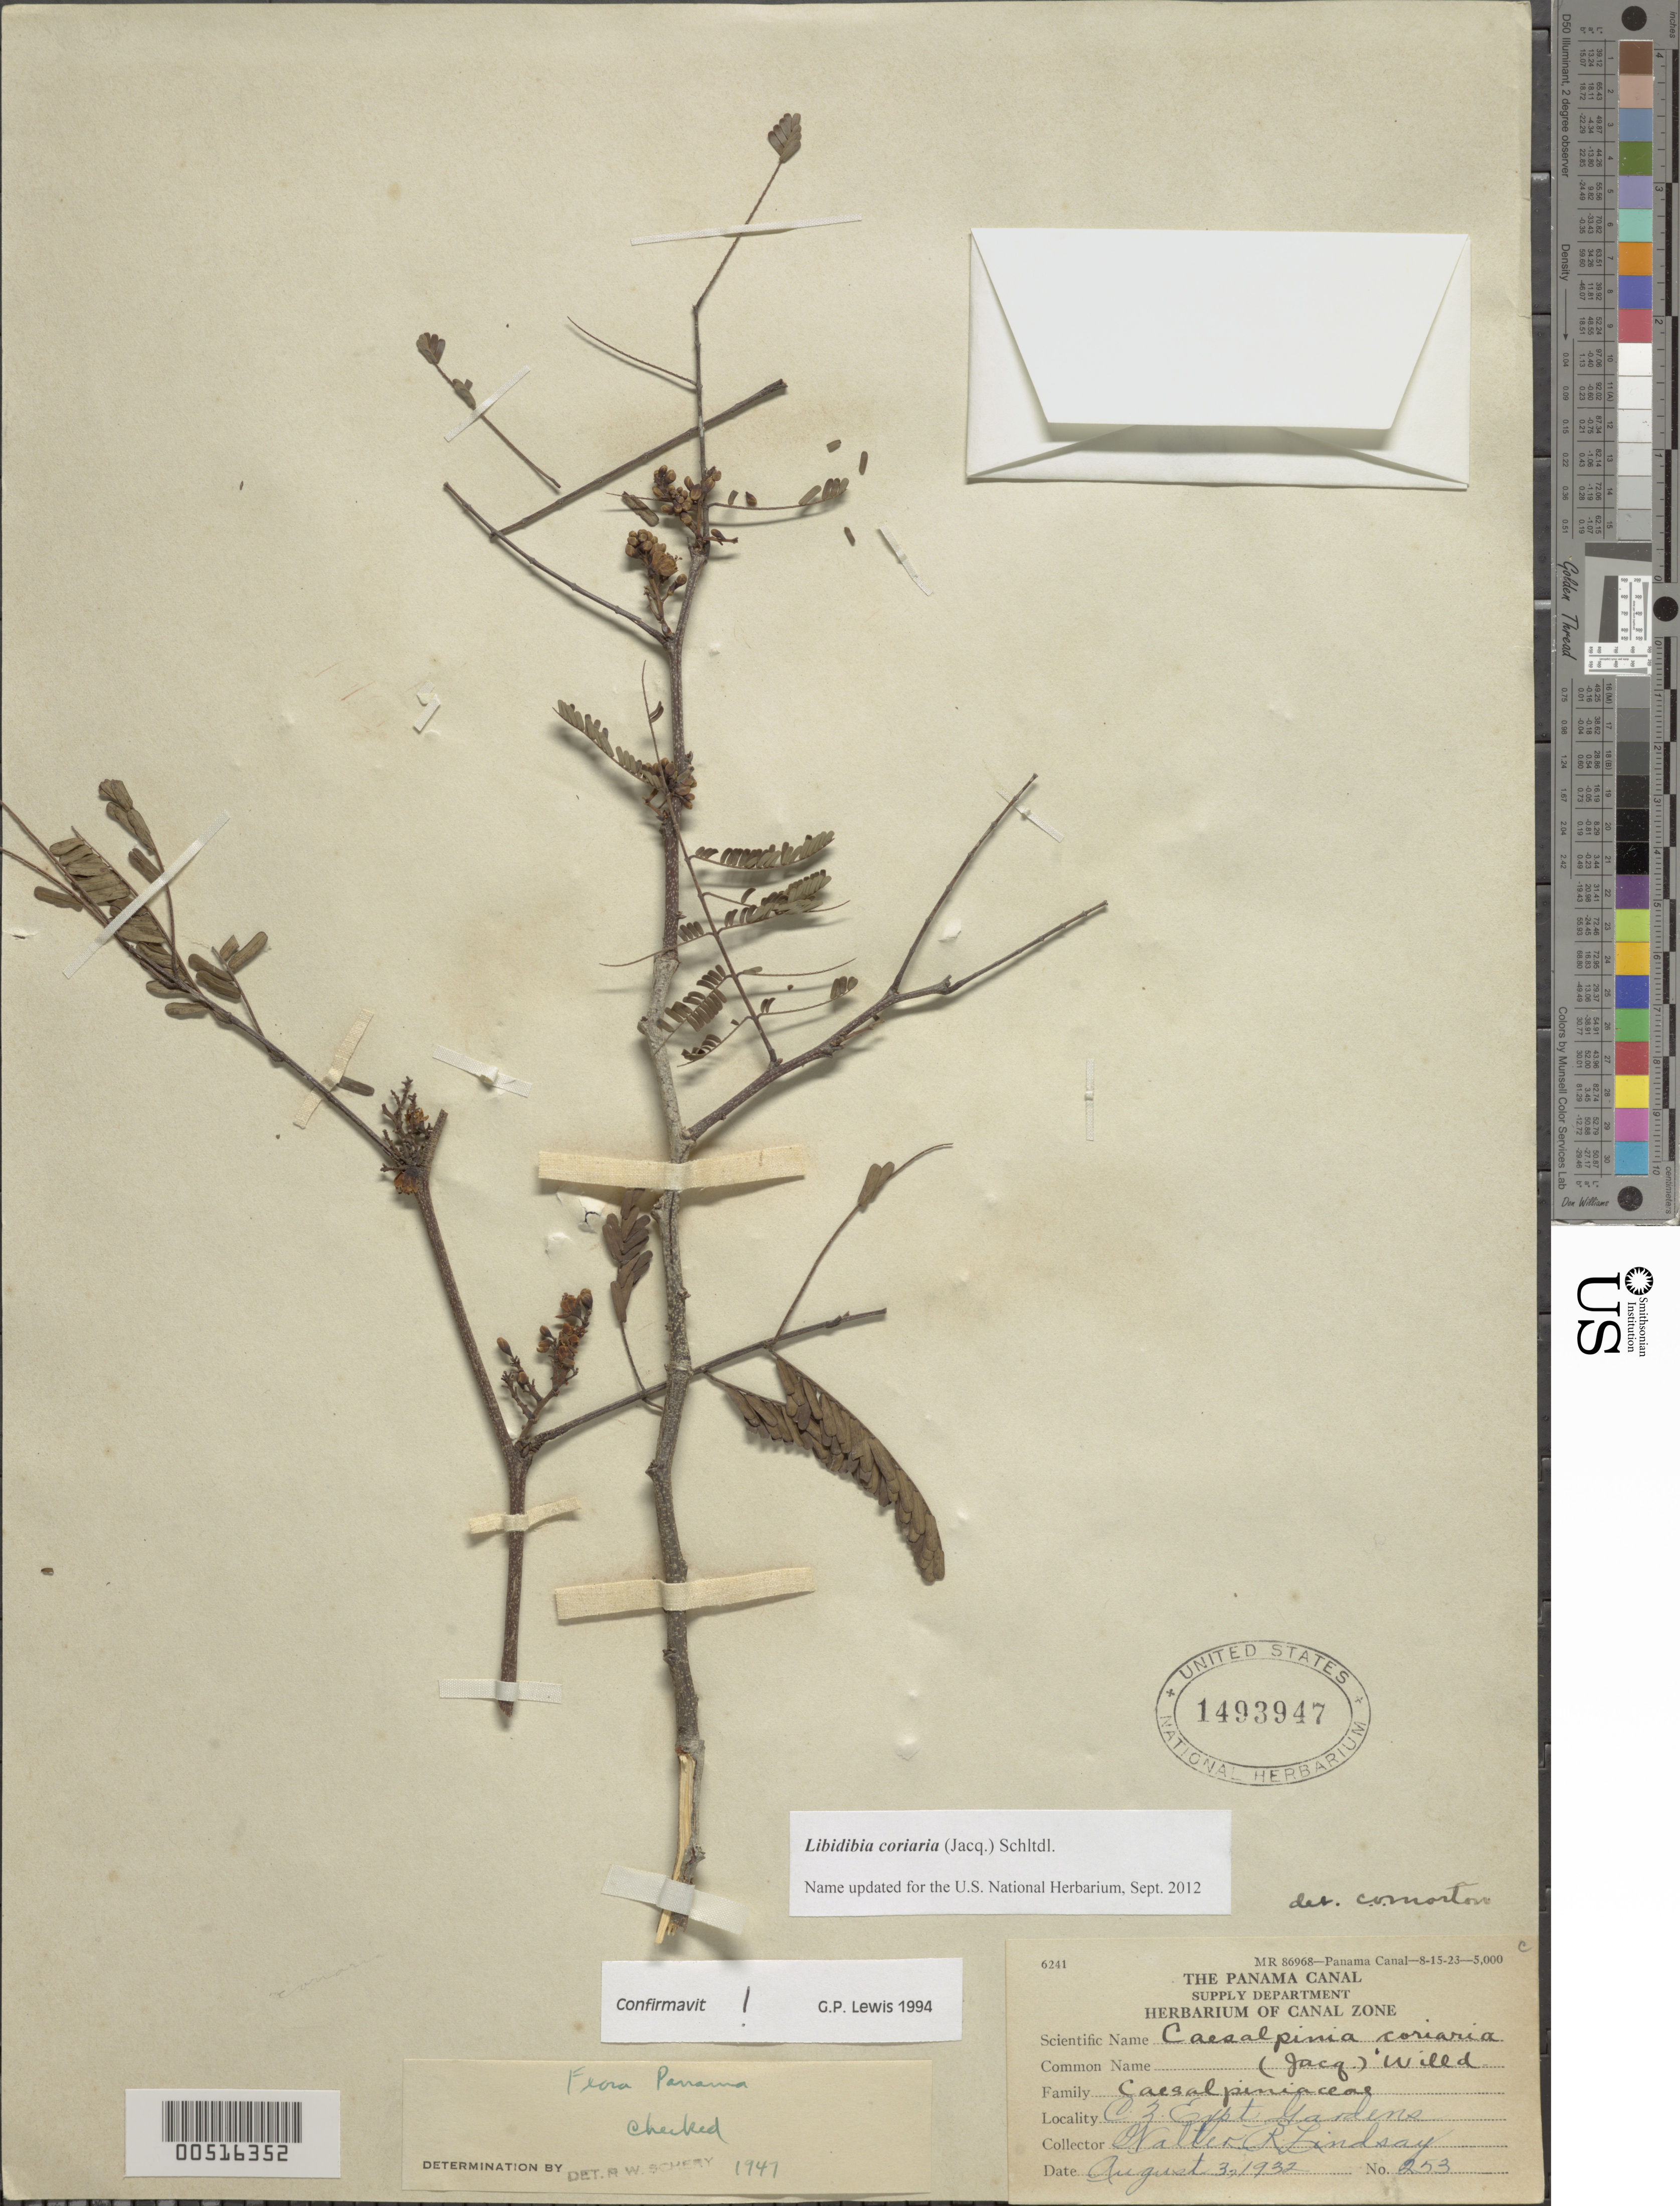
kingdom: Plantae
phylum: Tracheophyta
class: Magnoliopsida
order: Fabales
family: Fabaceae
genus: Libidibia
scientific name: Libidibia coriaria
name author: (Jacq.) Schltdl.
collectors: W. Lindsay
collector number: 253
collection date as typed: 03 Aug 1932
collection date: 1932-08-03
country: Panama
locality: Canal ZoneExperimentalal Gardens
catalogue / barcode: US 1493947